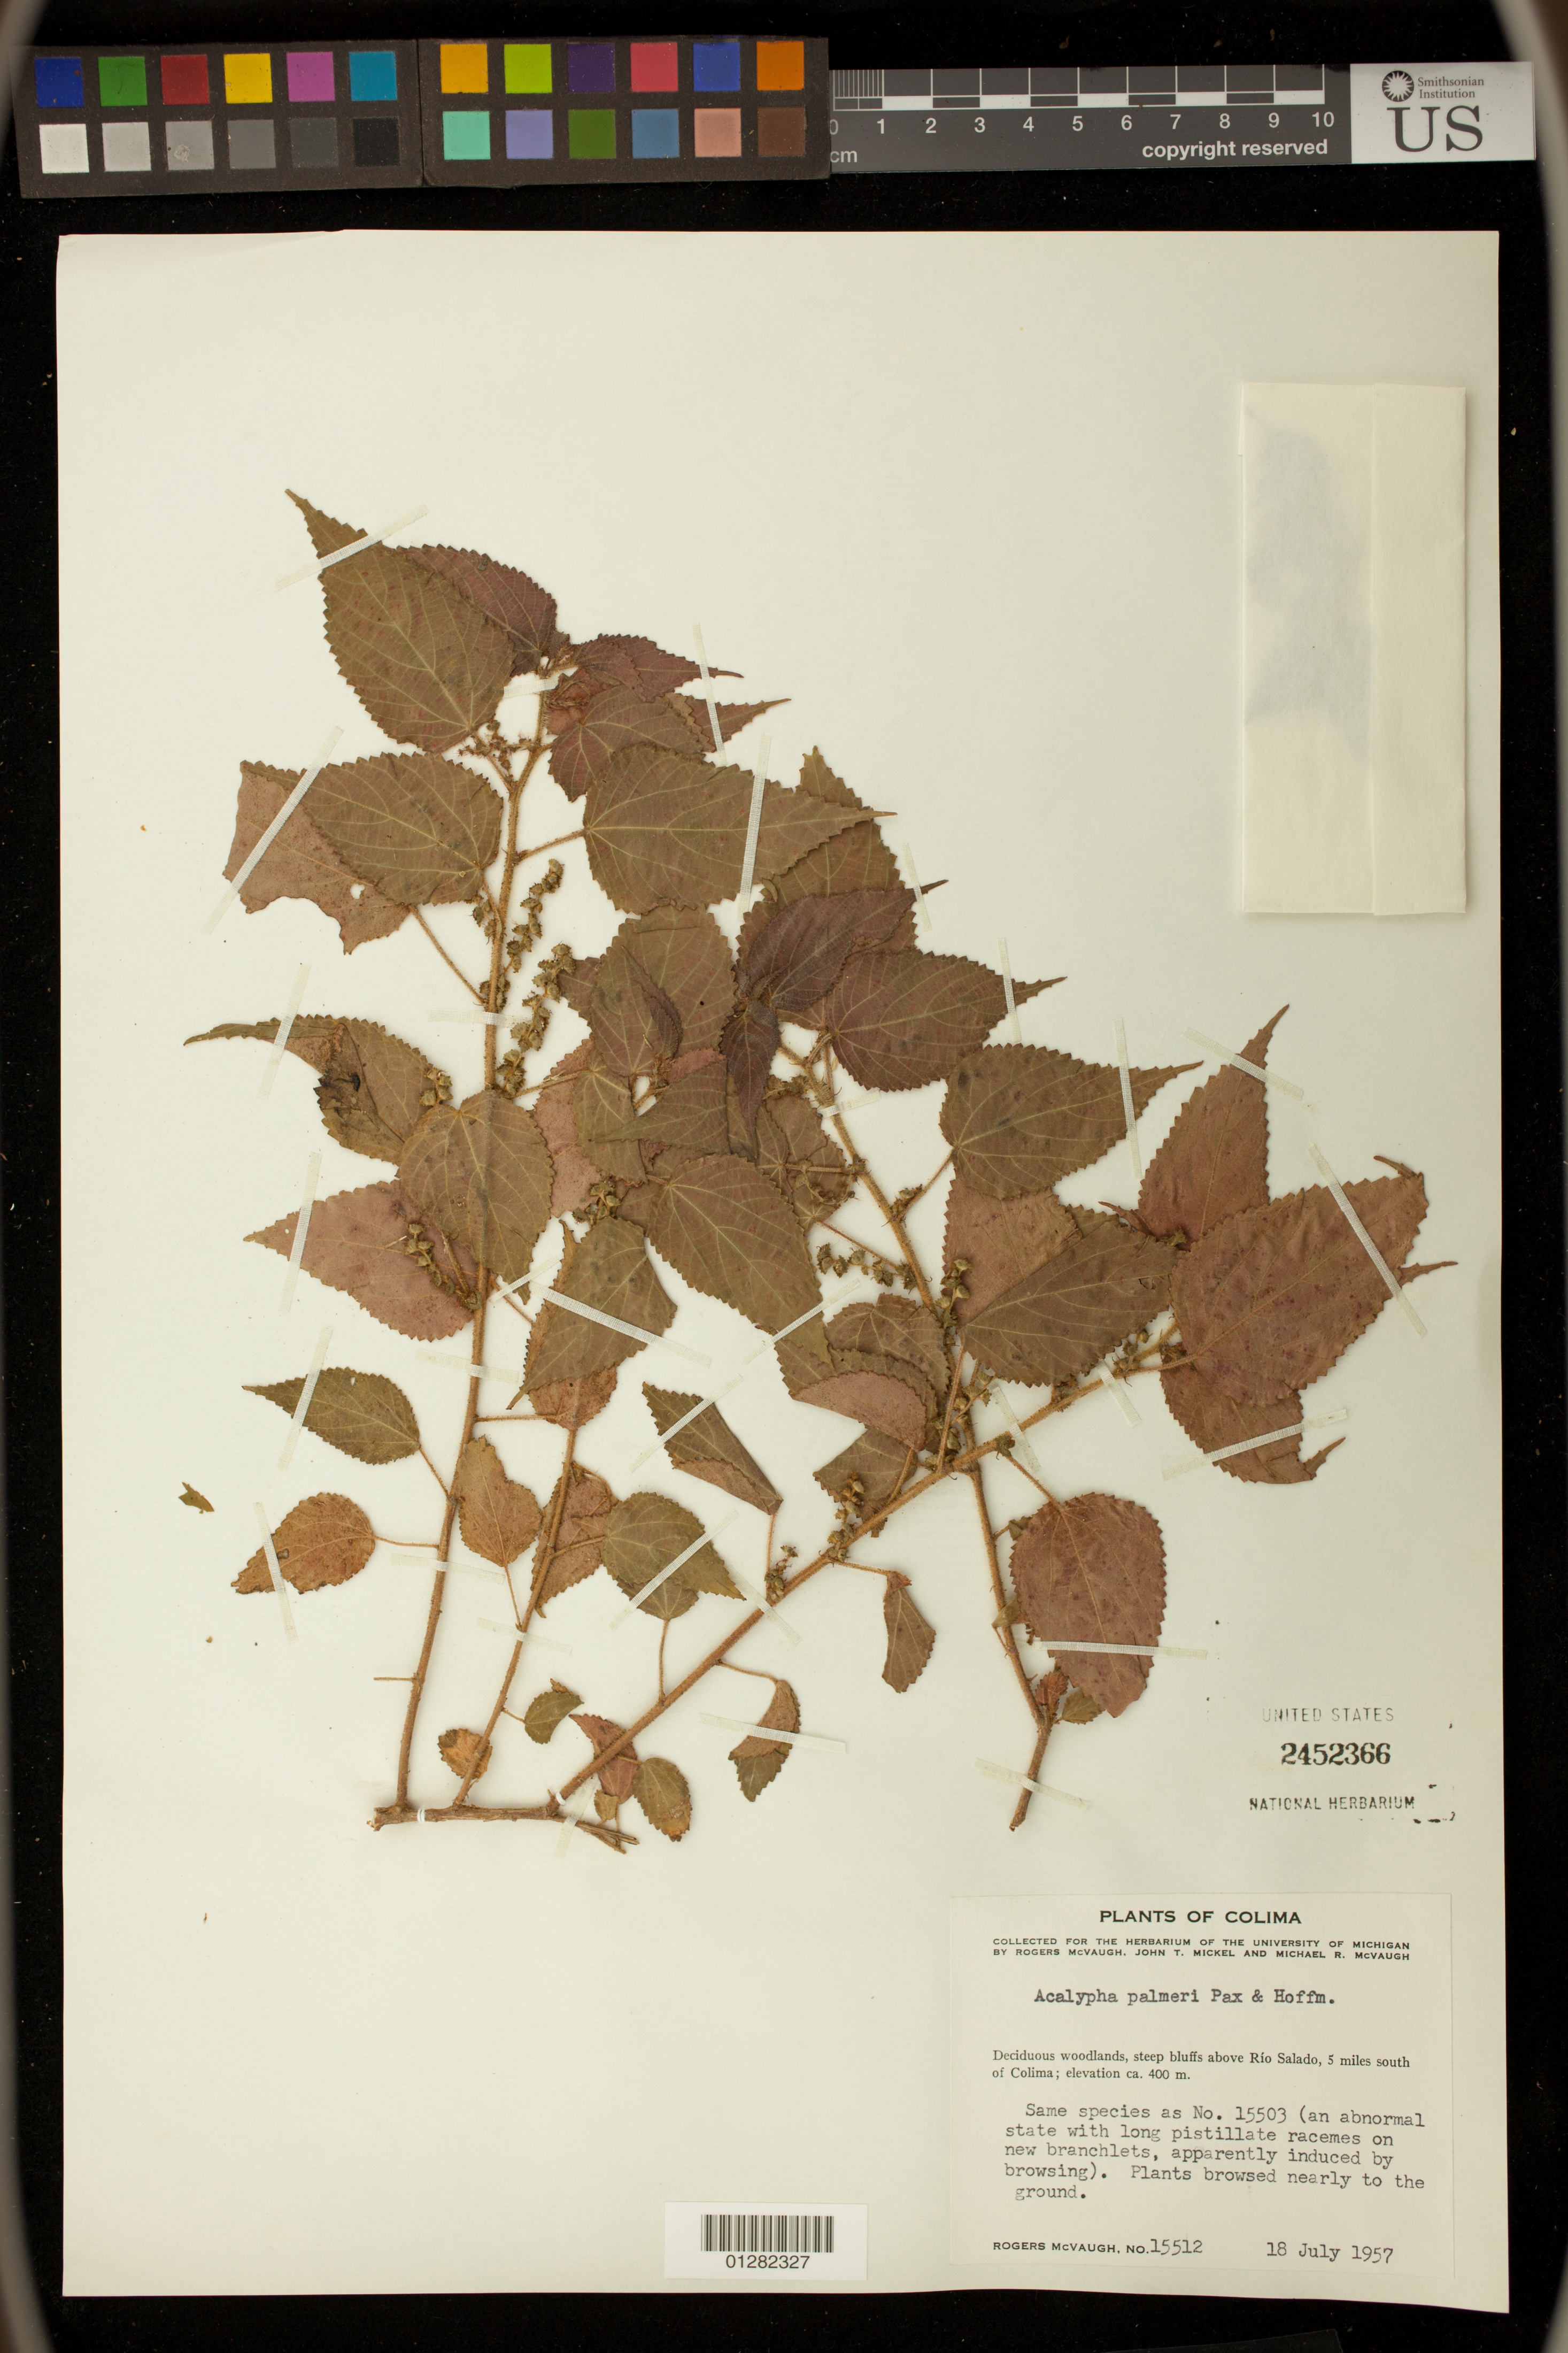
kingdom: Plantae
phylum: Tracheophyta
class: Magnoliopsida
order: Malpighiales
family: Euphorbiaceae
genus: Acalypha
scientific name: Acalypha palmeri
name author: Pax & K. Hoffm. in Engl.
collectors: R. M. King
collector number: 15512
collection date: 1957-07-18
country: Mexico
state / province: Colima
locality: above Rio Salado, 5 miles south of Colima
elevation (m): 400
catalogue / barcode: US 2452366